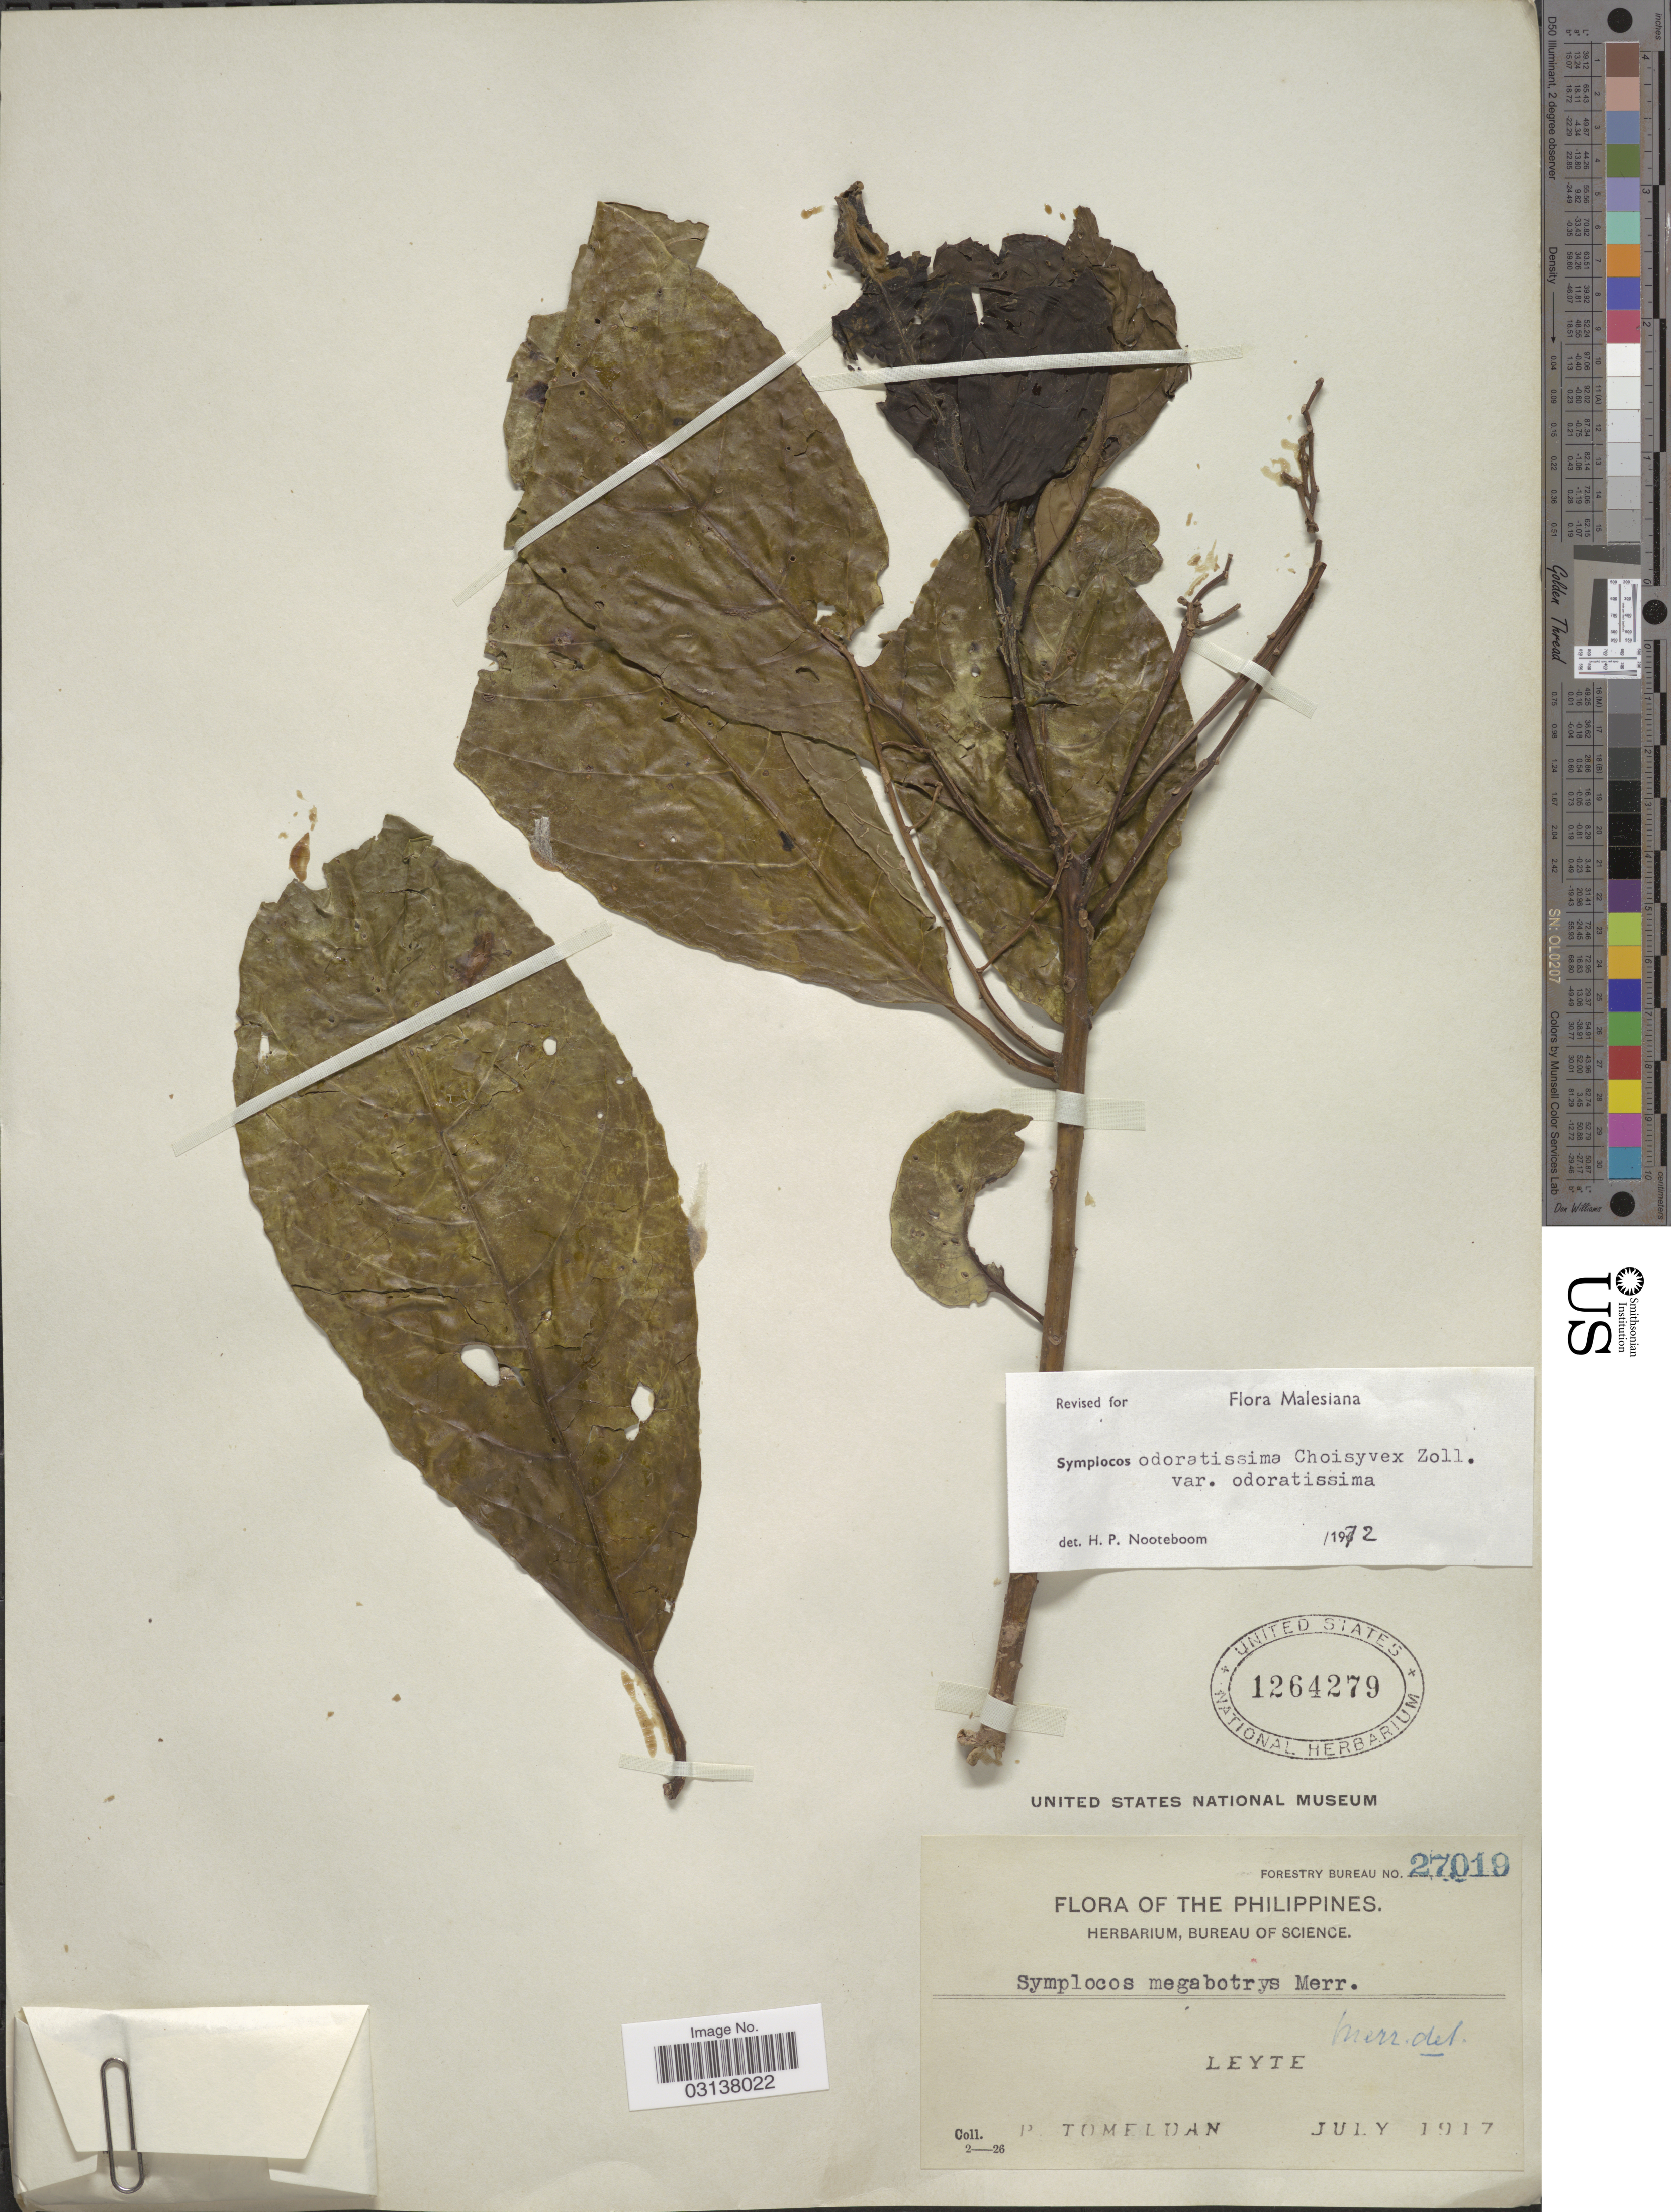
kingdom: Plantae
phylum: Tracheophyta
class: Magnoliopsida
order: Ericales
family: Symplocaceae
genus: Symplocos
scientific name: Symplocos odoratissima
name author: (Blume) Choisy ex Zoll.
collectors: P. Tomeldan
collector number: Forestry Bureau 27019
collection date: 1917-07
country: Philippines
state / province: Eastern Visayas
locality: The Philippines. Leyte.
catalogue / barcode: US 1264279